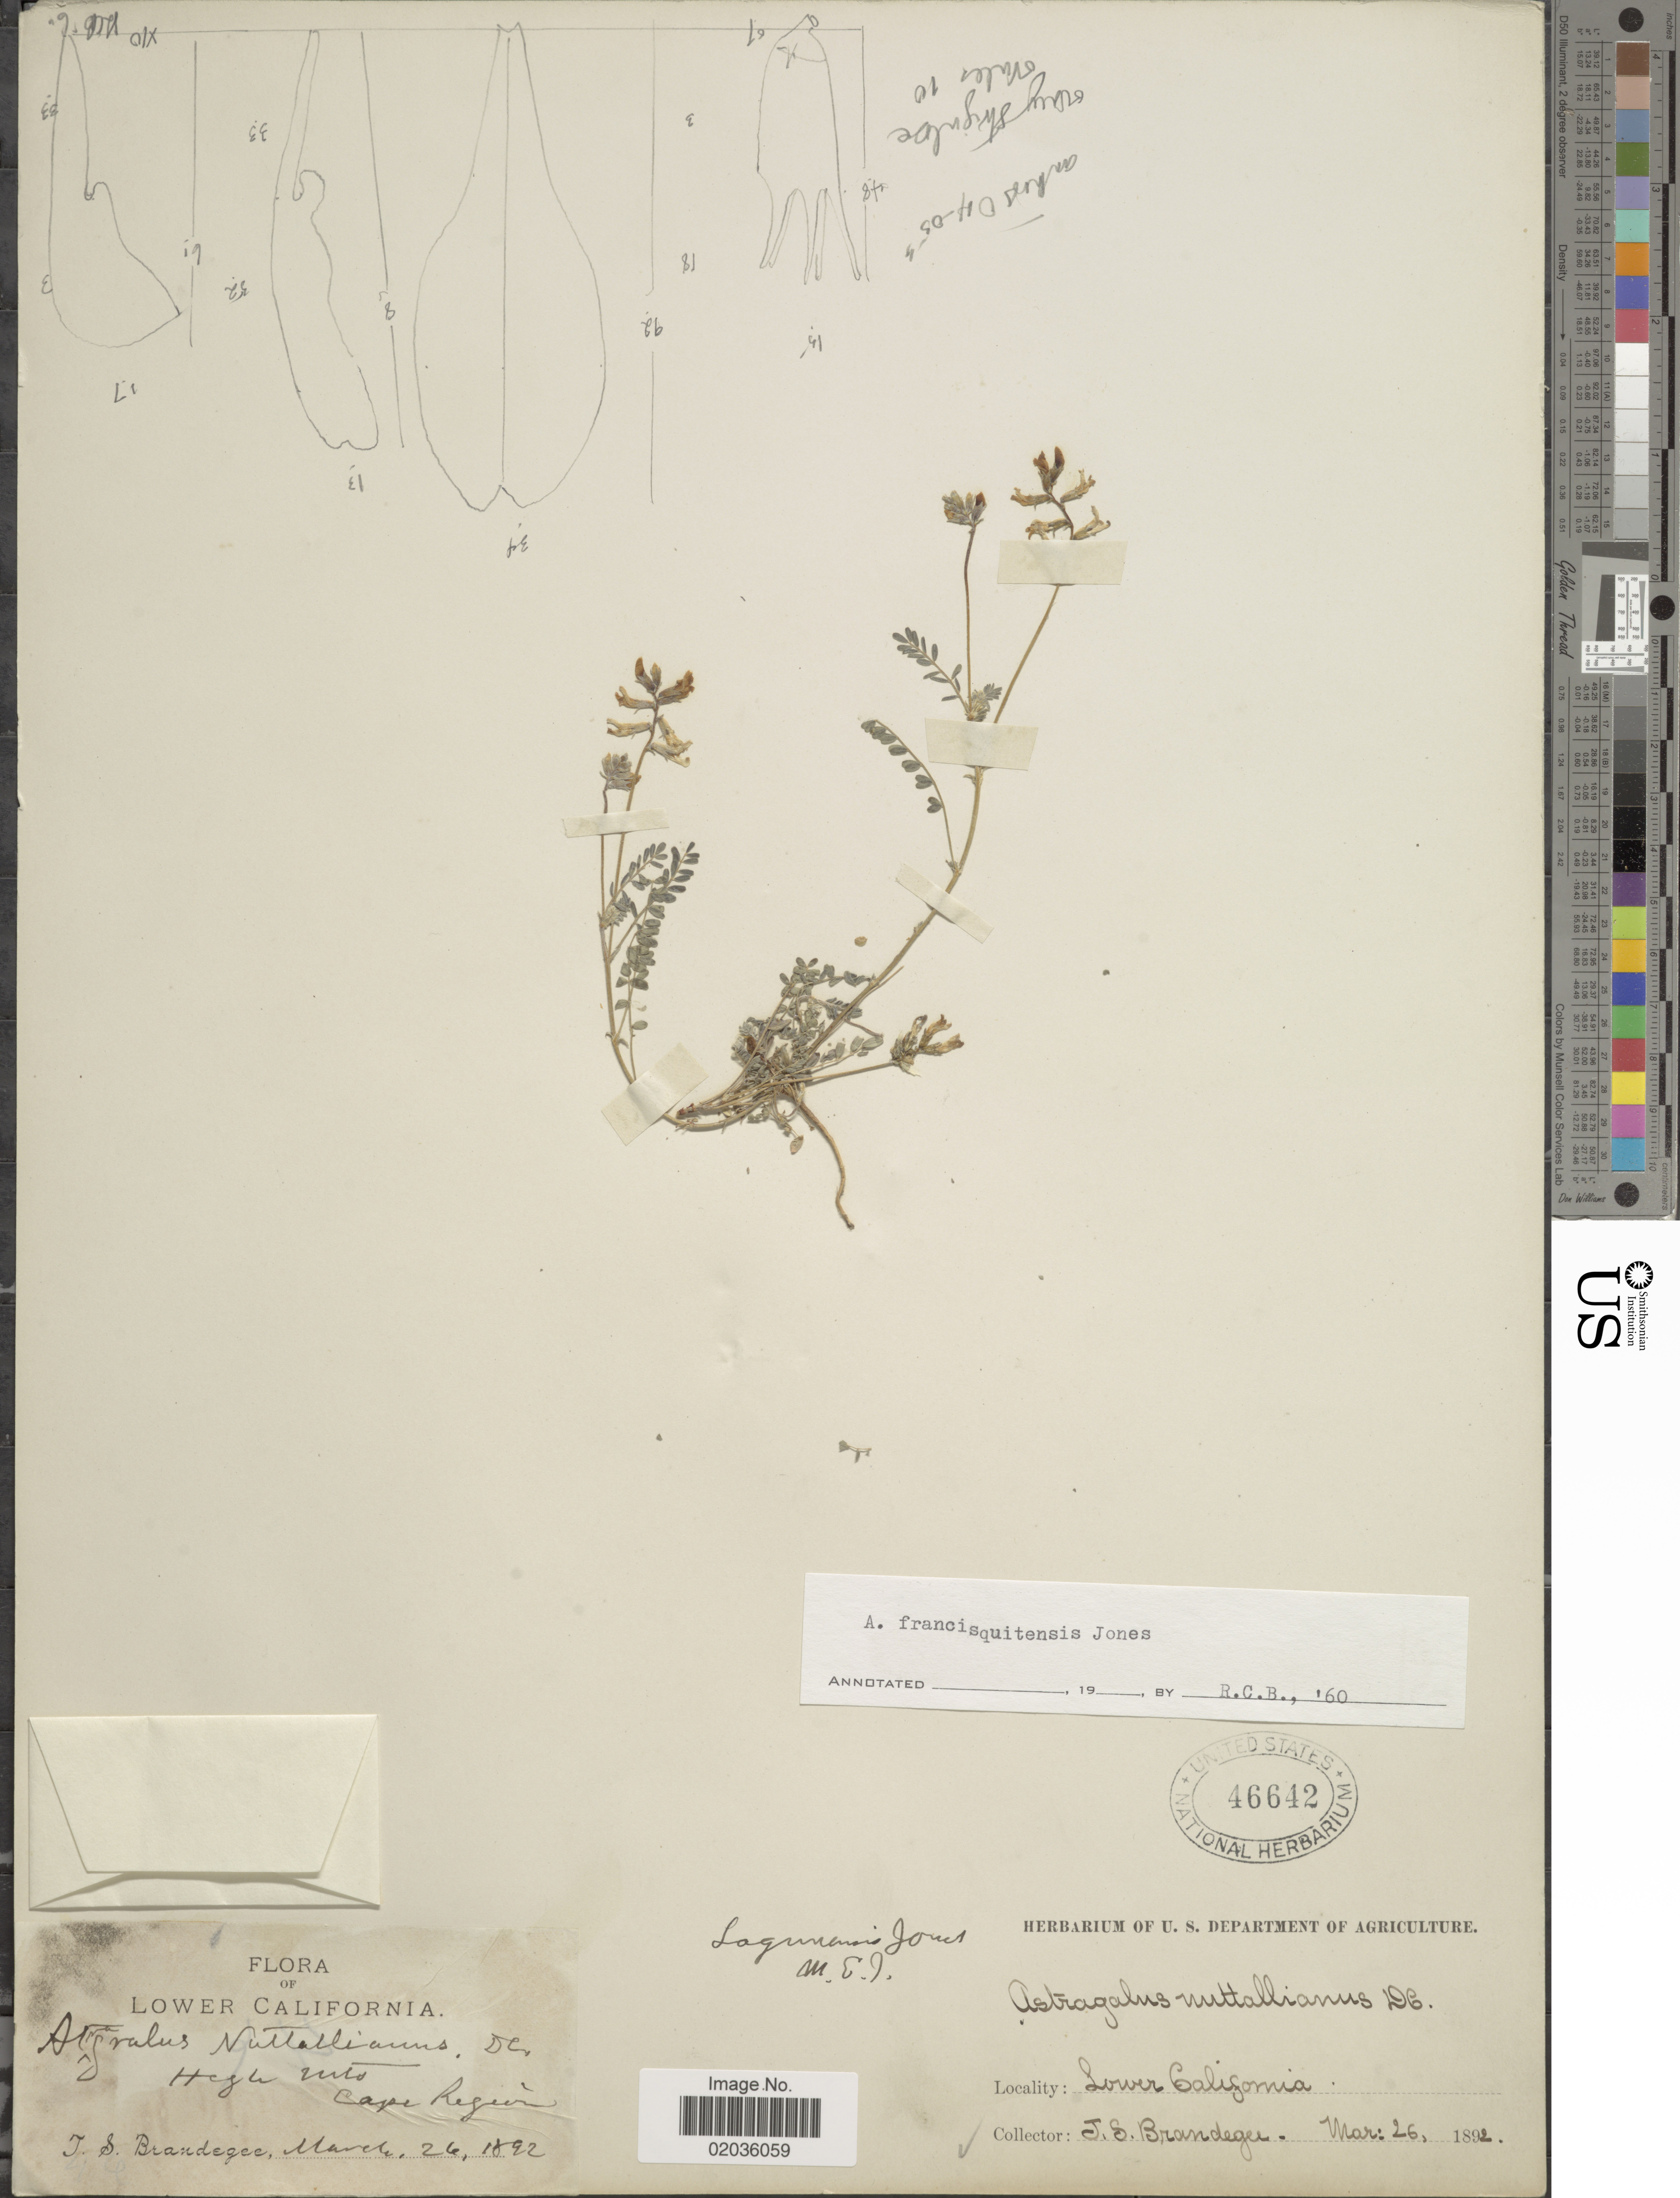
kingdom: Plantae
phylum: Tracheophyta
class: Magnoliopsida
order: Fabales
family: Fabaceae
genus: Astragalus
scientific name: Astragalus francisquitensis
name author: M.E. Jones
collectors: J. S. Brandegee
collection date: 1892-03-26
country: Mexico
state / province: Baja California Sur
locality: Lower California. Cape Region, High Mts.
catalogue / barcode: US 46642